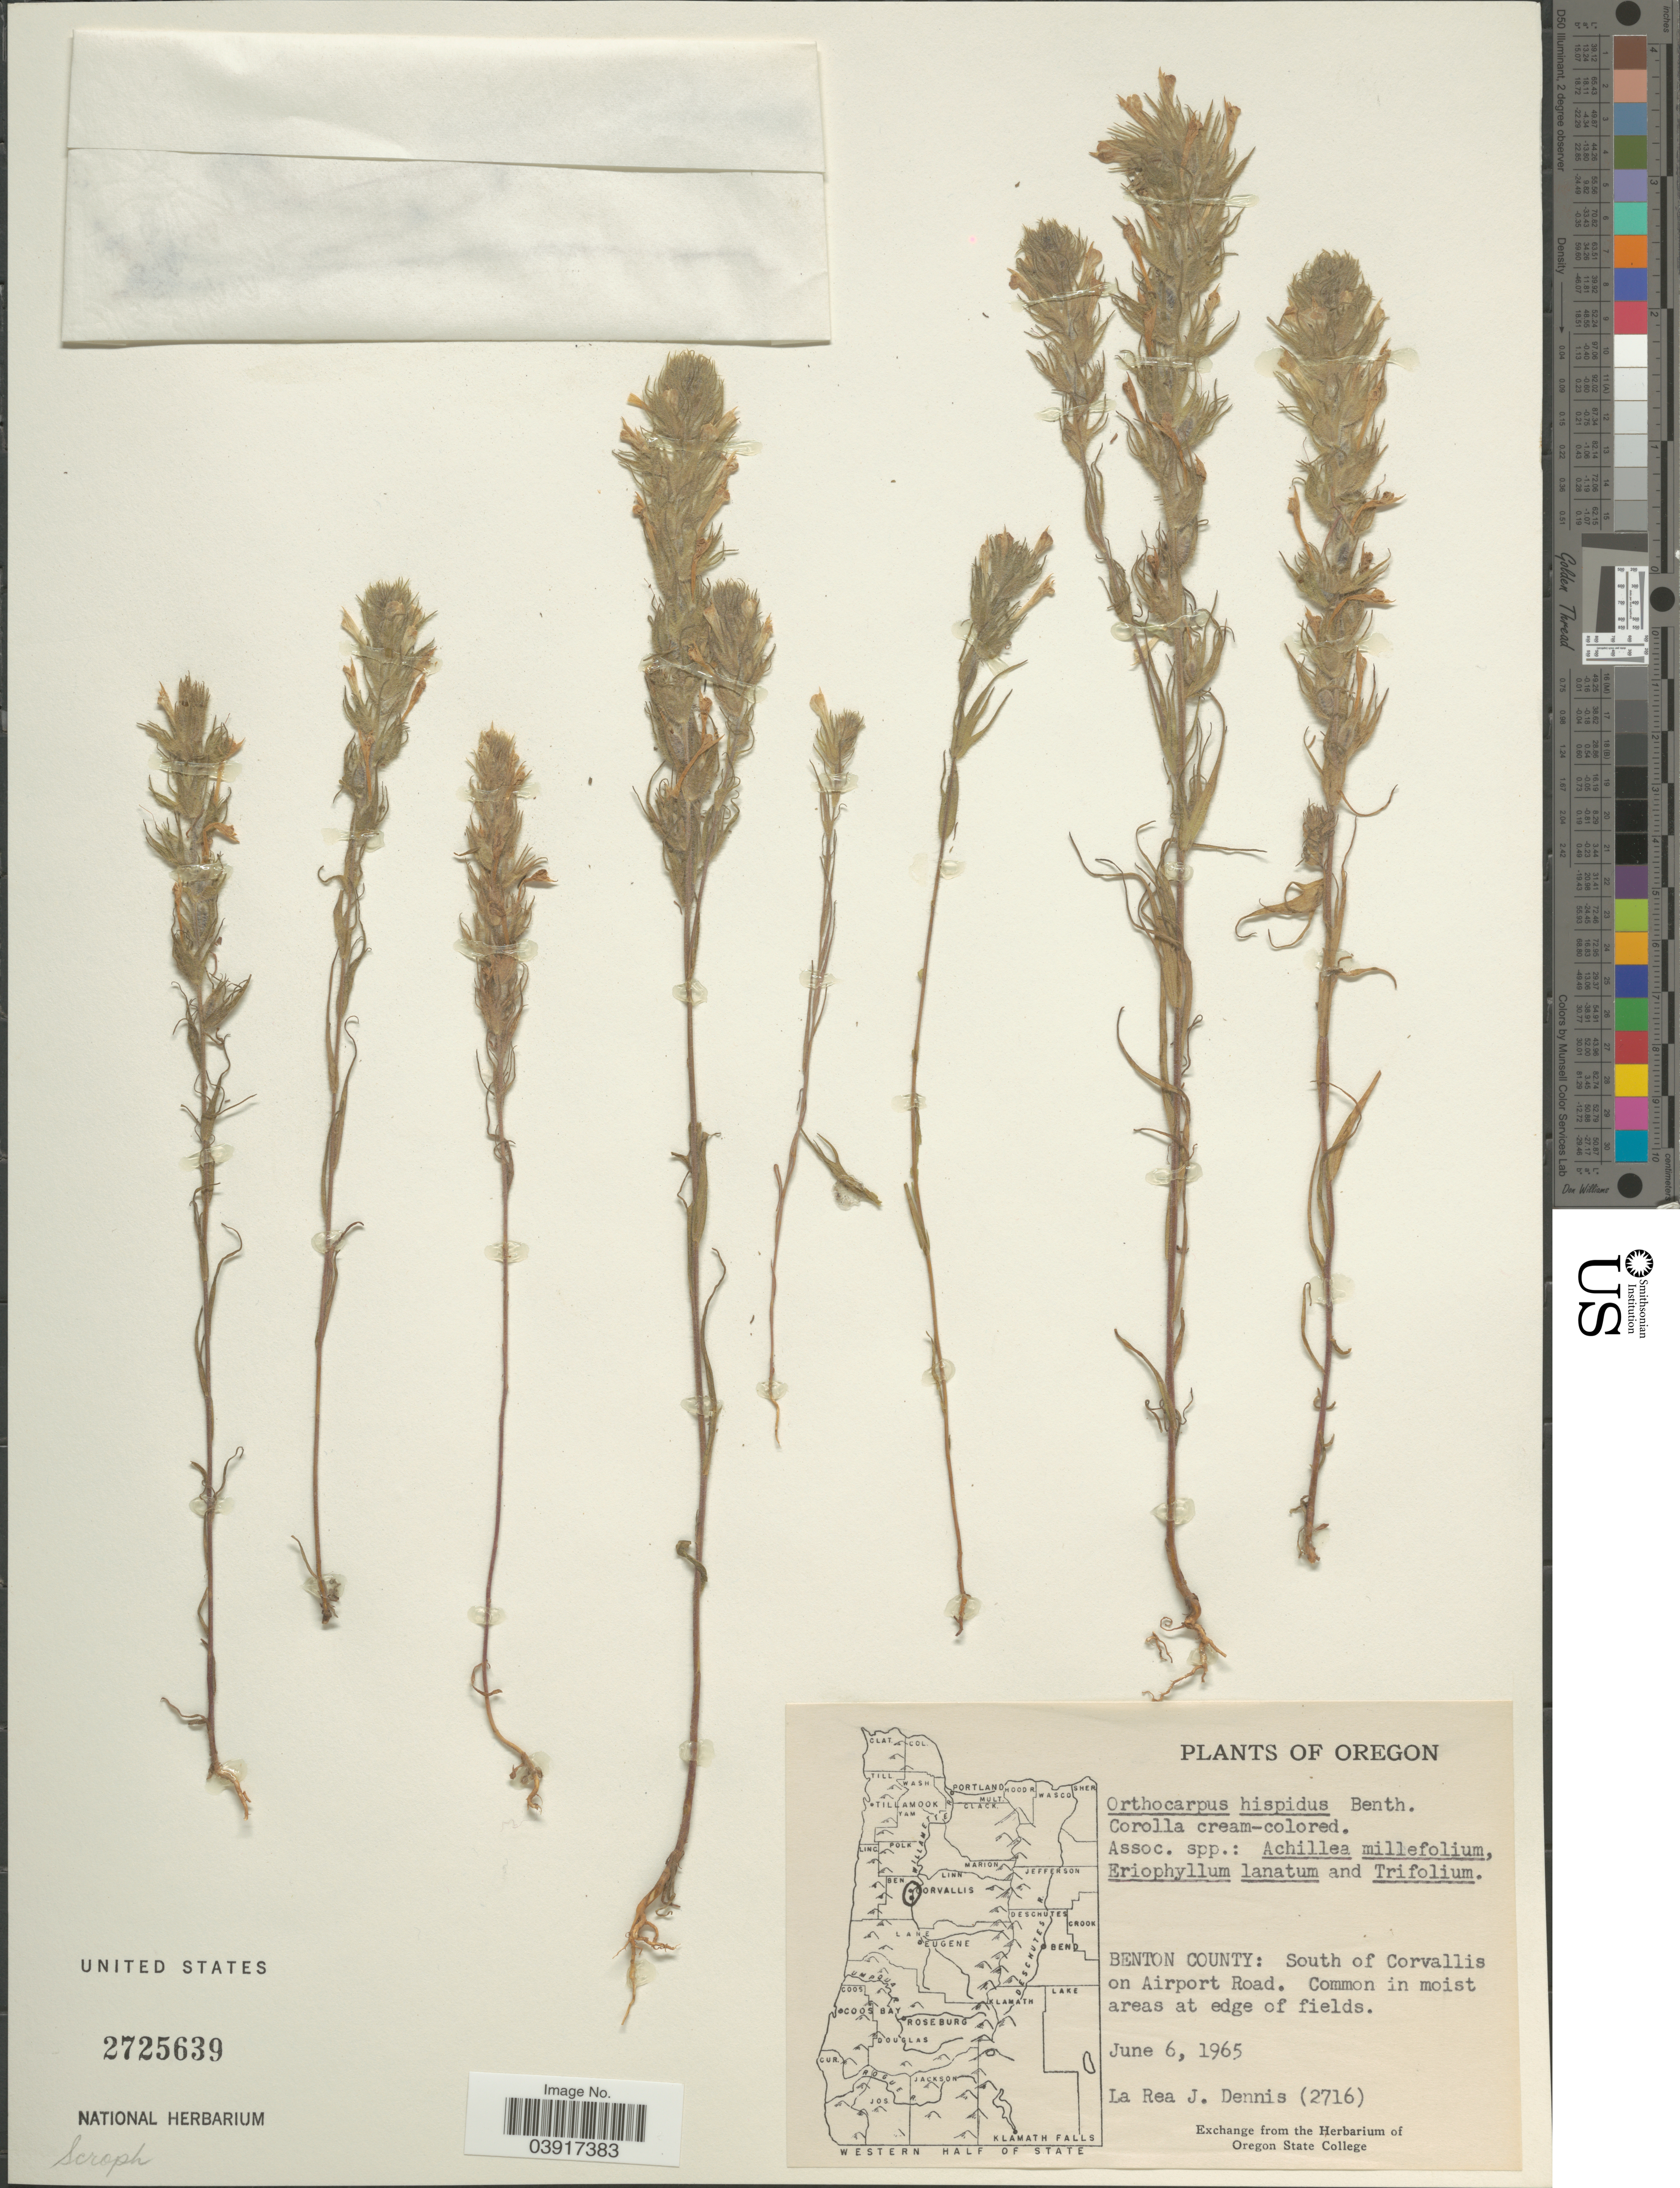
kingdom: Plantae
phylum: Tracheophyta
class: Magnoliopsida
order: Lamiales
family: Orobanchaceae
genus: Orthocarpus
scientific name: Orthocarpus hispidus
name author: Benth.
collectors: L. Dennis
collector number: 2716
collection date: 1965-06-06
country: United States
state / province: Oregon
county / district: Benton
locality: Benton County: South of Corvallis on Airport Road.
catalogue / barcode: US 2725639